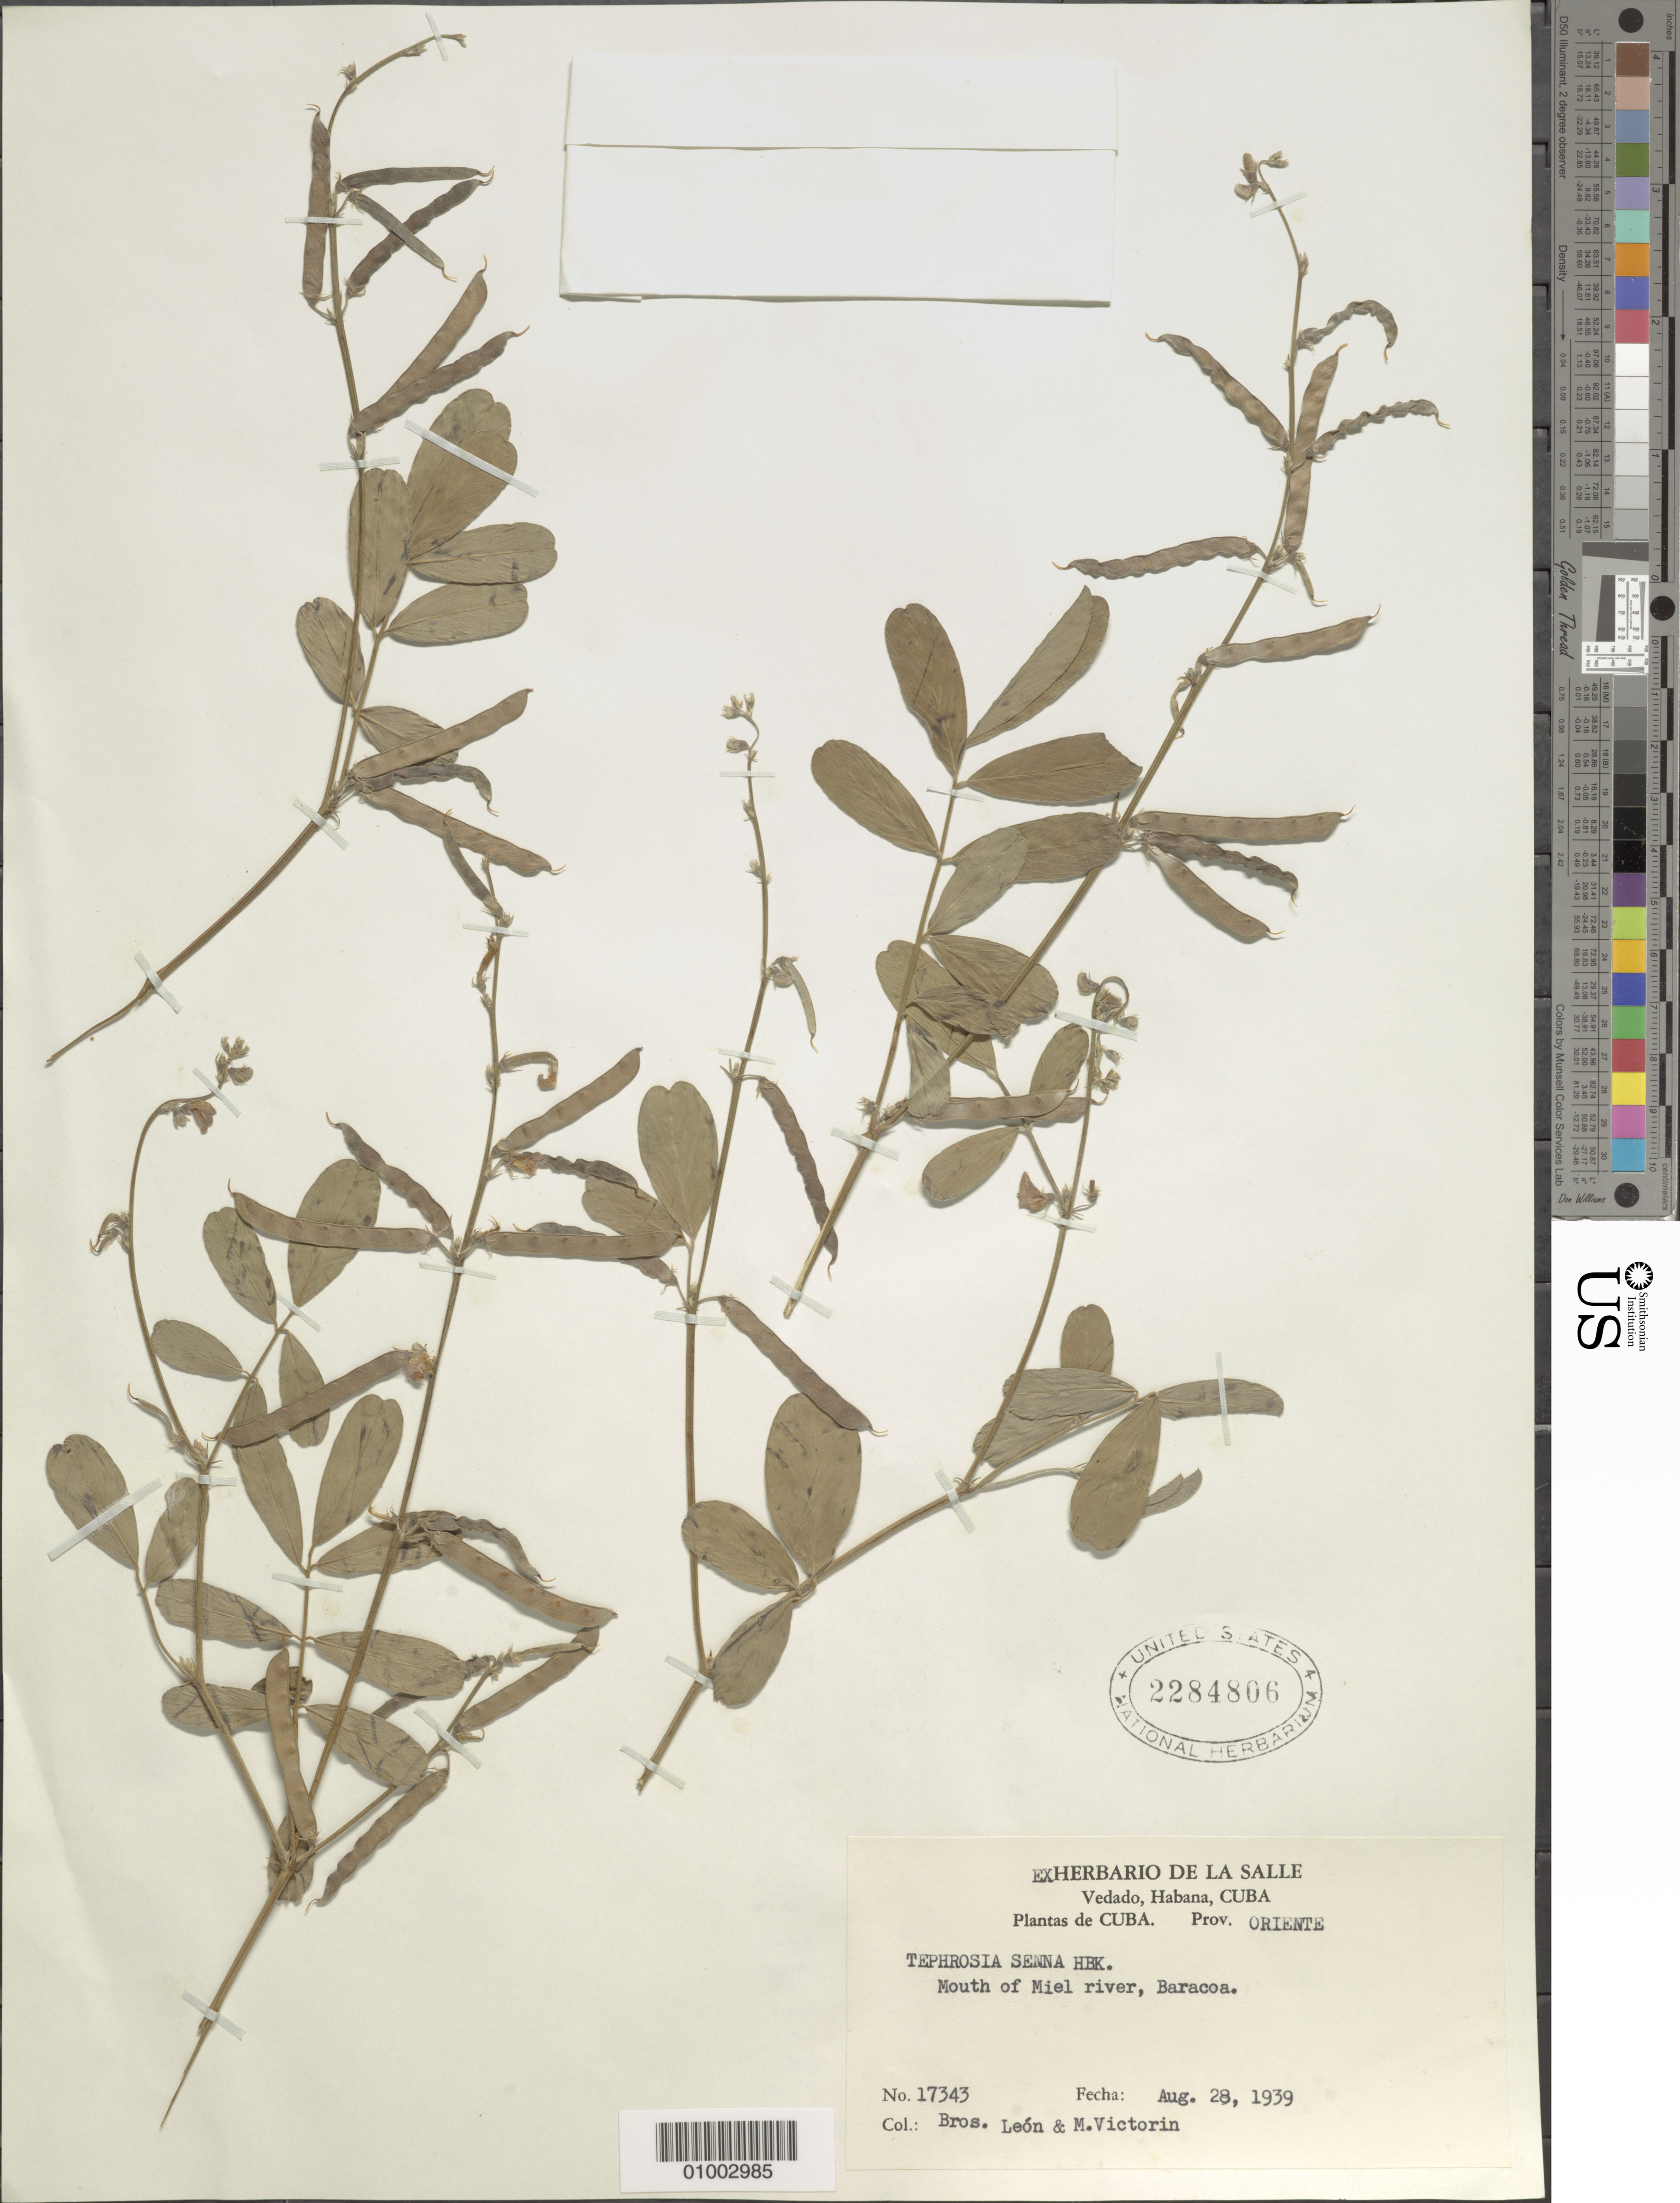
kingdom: Plantae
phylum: Tracheophyta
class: Magnoliopsida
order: Fabales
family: Fabaceae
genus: Tephrosia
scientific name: Tephrosia senna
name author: Kunth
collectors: Bro. León & Fr. Marie-Victorin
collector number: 17343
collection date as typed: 28 Aug 1939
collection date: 1939-08-28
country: Cuba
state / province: Guantanamo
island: Cuba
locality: Mouth of Miel River, Baracoa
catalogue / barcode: US 2284806